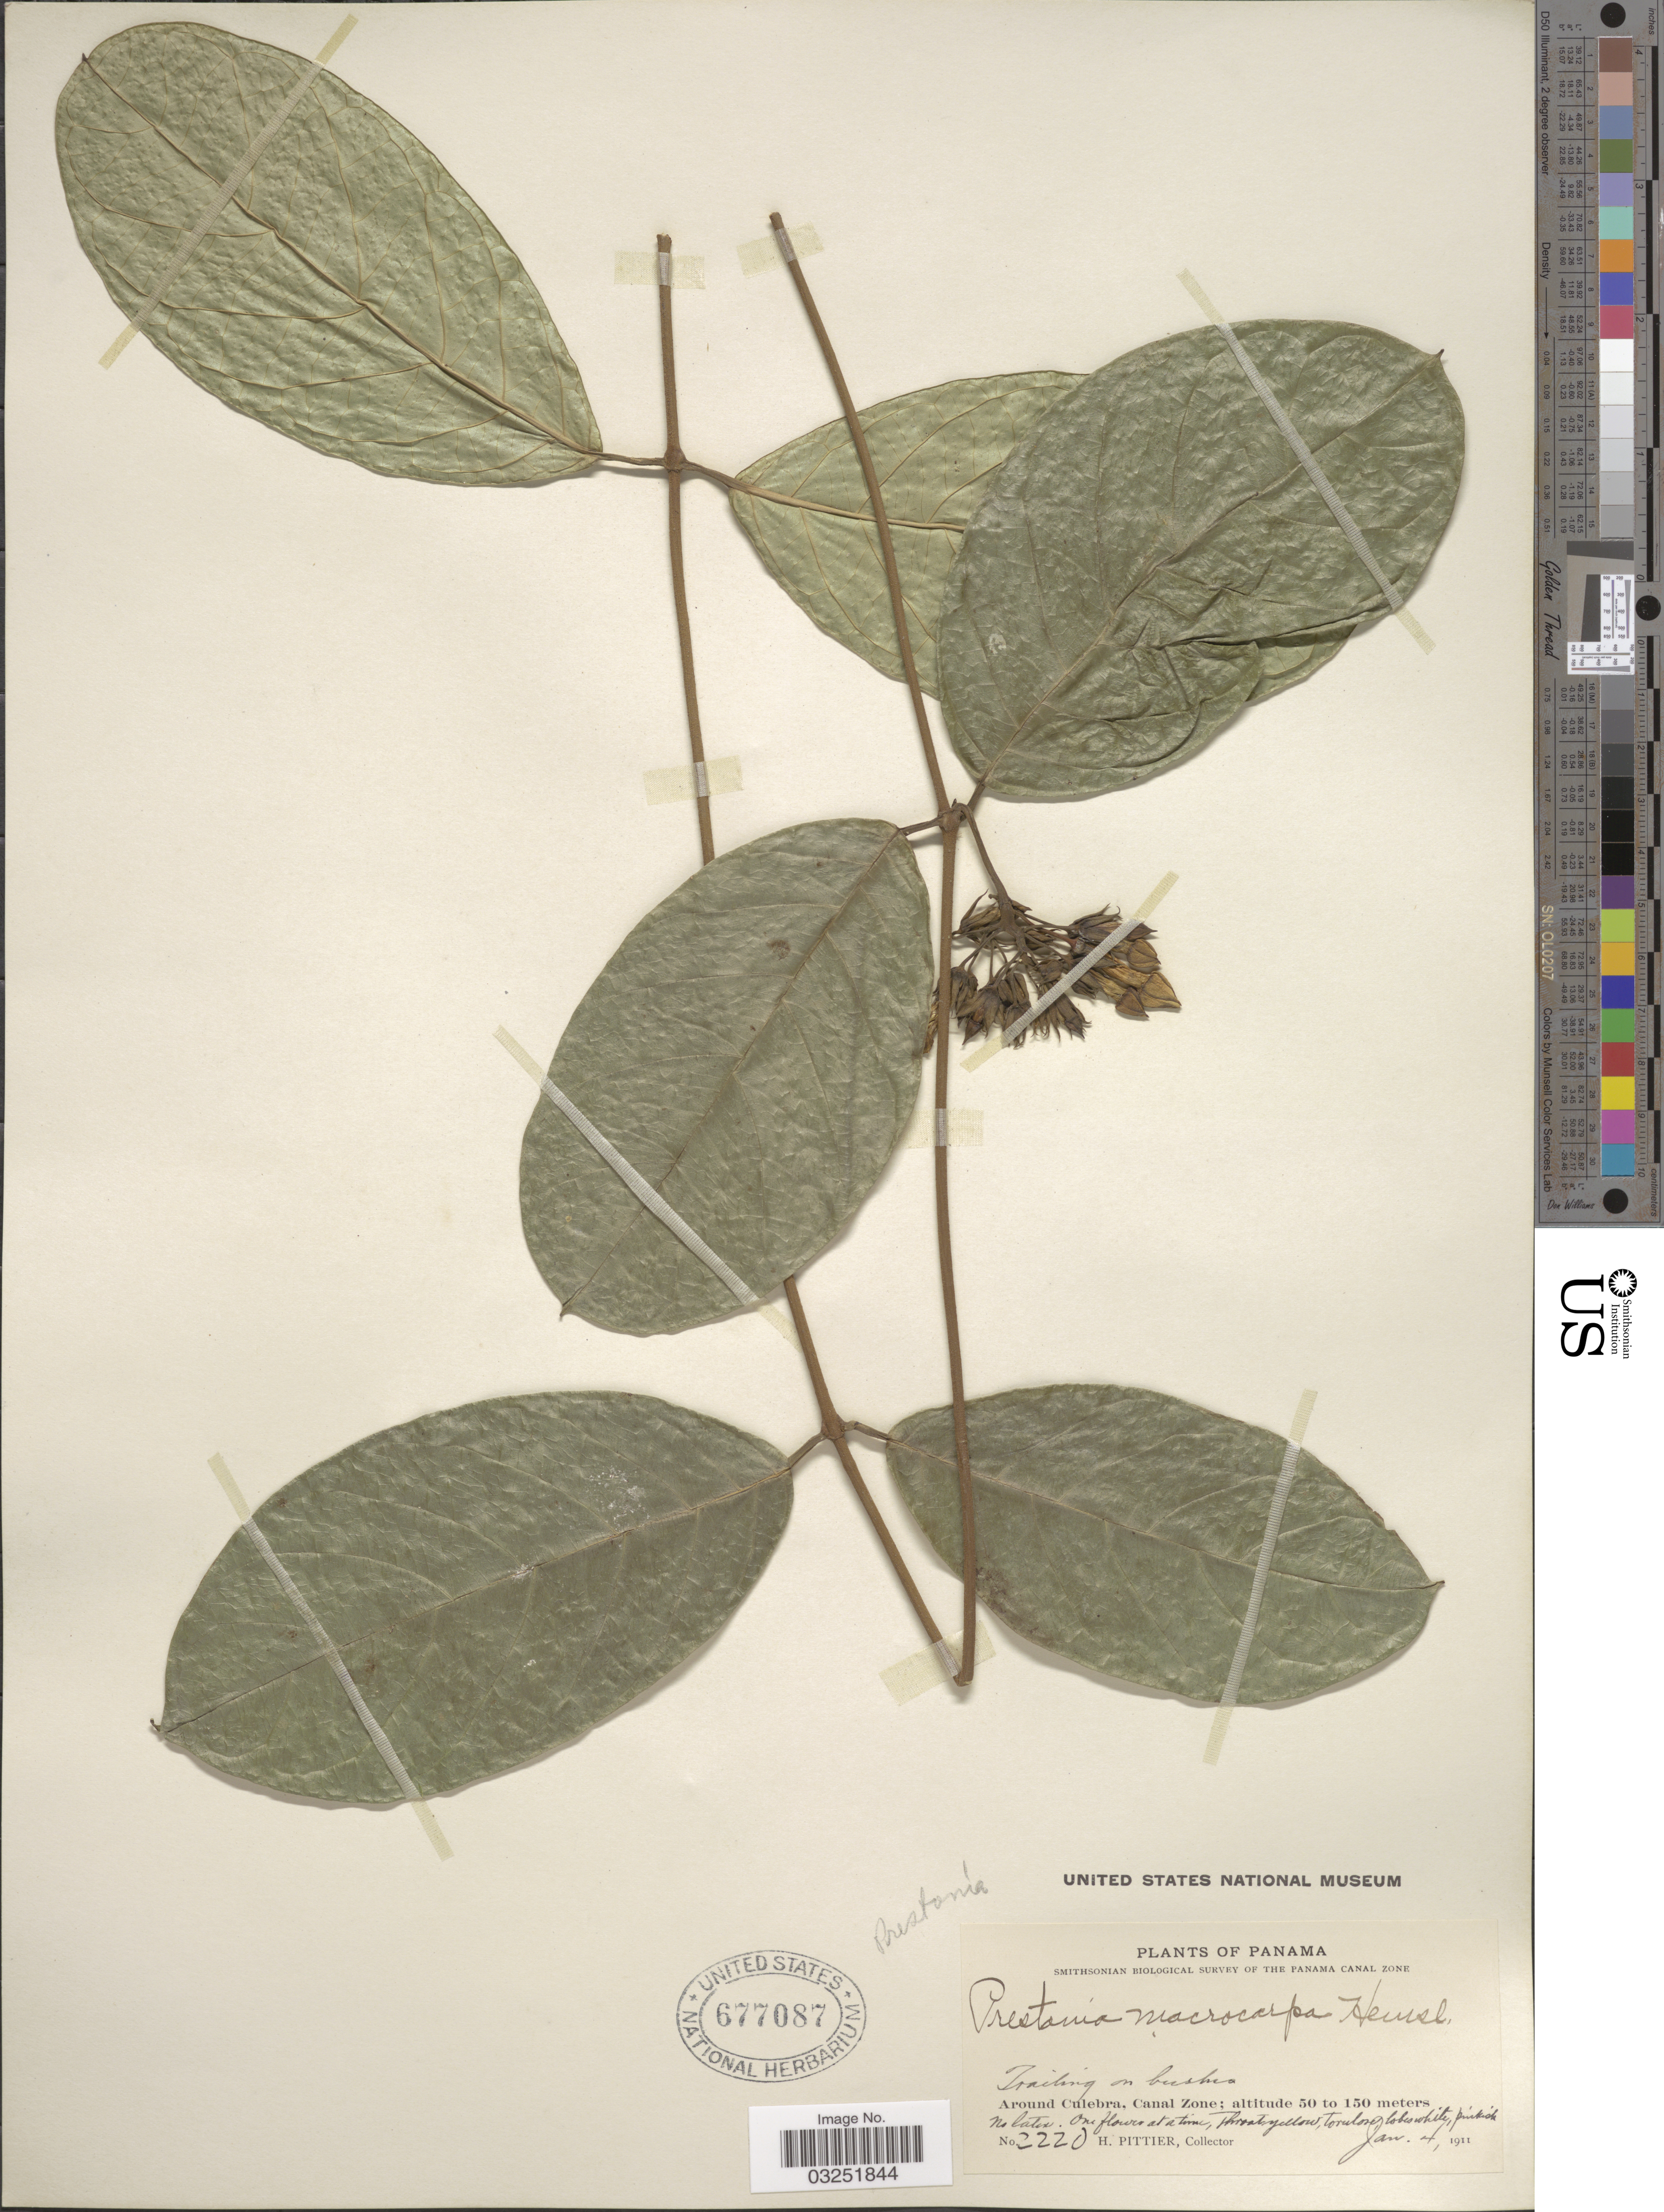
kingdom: Plantae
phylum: Tracheophyta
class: Magnoliopsida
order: Gentianales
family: Apocynaceae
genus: Prestonia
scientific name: Prestonia portobellensis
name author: (Beurl.) Woodson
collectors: H. F. Pittier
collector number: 2220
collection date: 1911-01-04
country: Panama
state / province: Colón / Panamá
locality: Around Culebra, Canal Zone.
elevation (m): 50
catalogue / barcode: US 677087